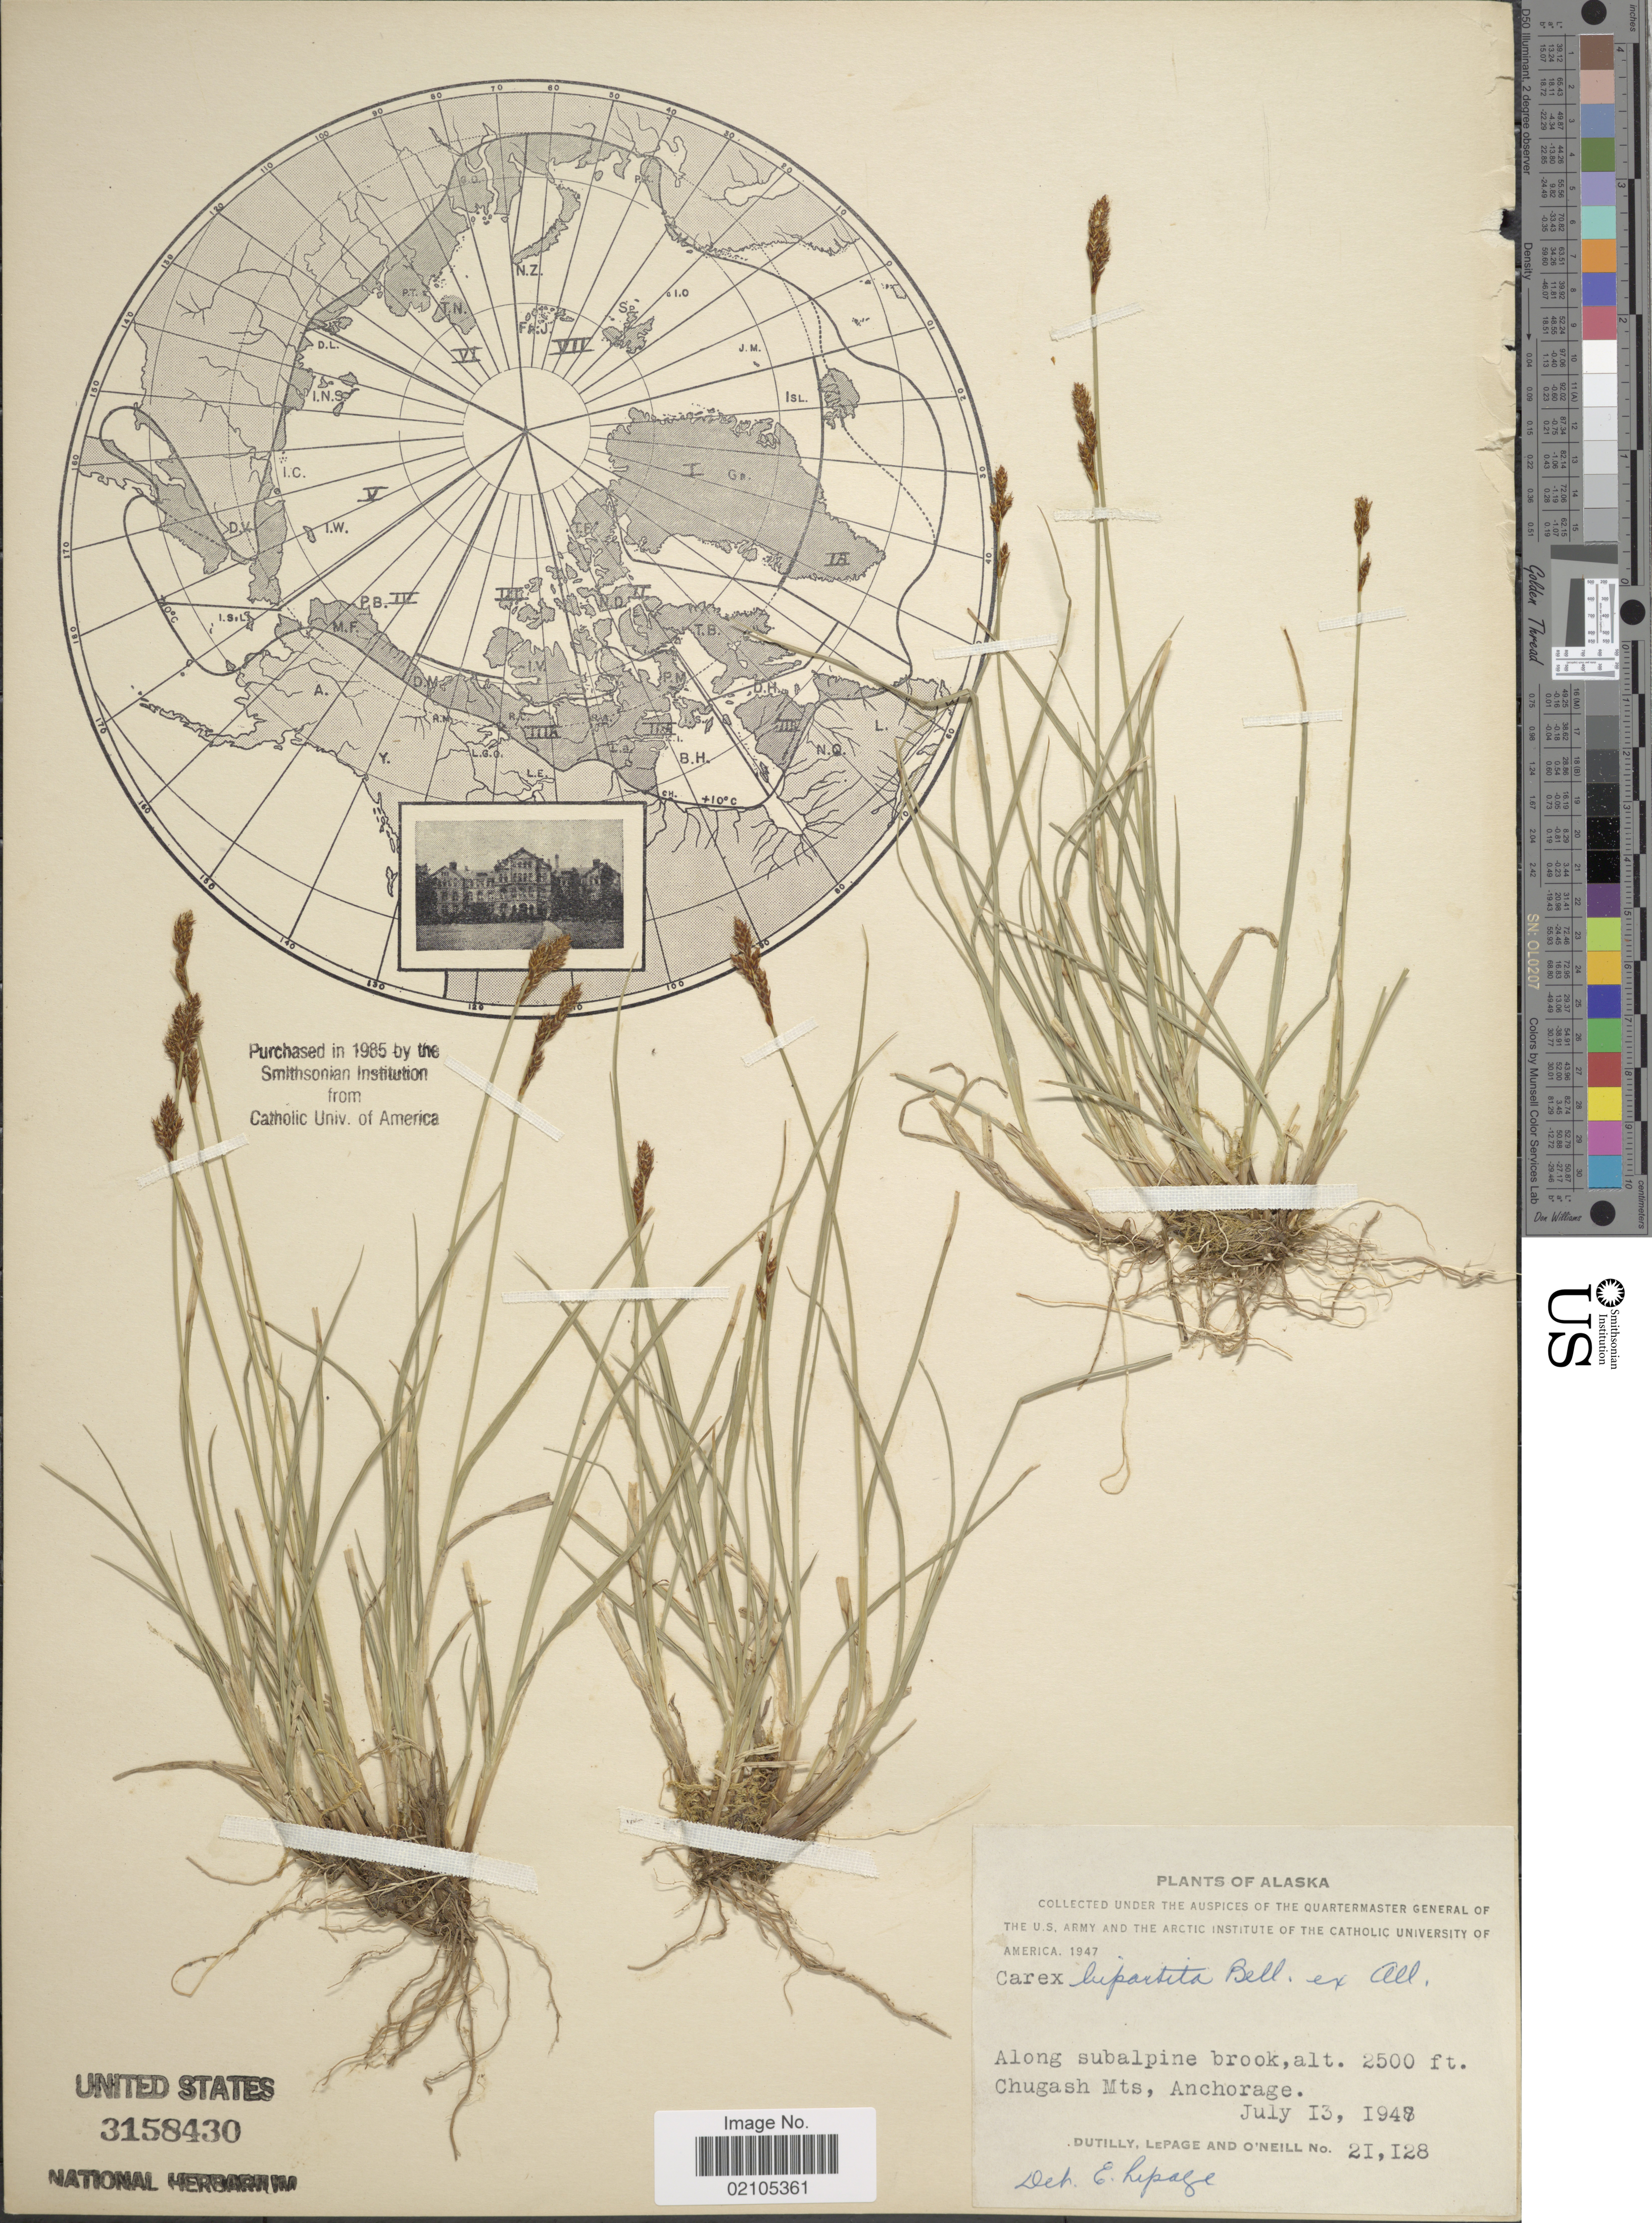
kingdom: Plantae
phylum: Tracheophyta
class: Liliopsida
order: Poales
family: Cyperaceae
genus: Carex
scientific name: Carex lachenalii subsp. lachenalii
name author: Schkuhr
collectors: -. Dutilly, -. LePage & O' Neill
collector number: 21128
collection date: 1947-07-13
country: United States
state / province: Alaska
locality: Along subalpine brook. Chugash Mts, Anchorage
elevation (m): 762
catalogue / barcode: US 3158430